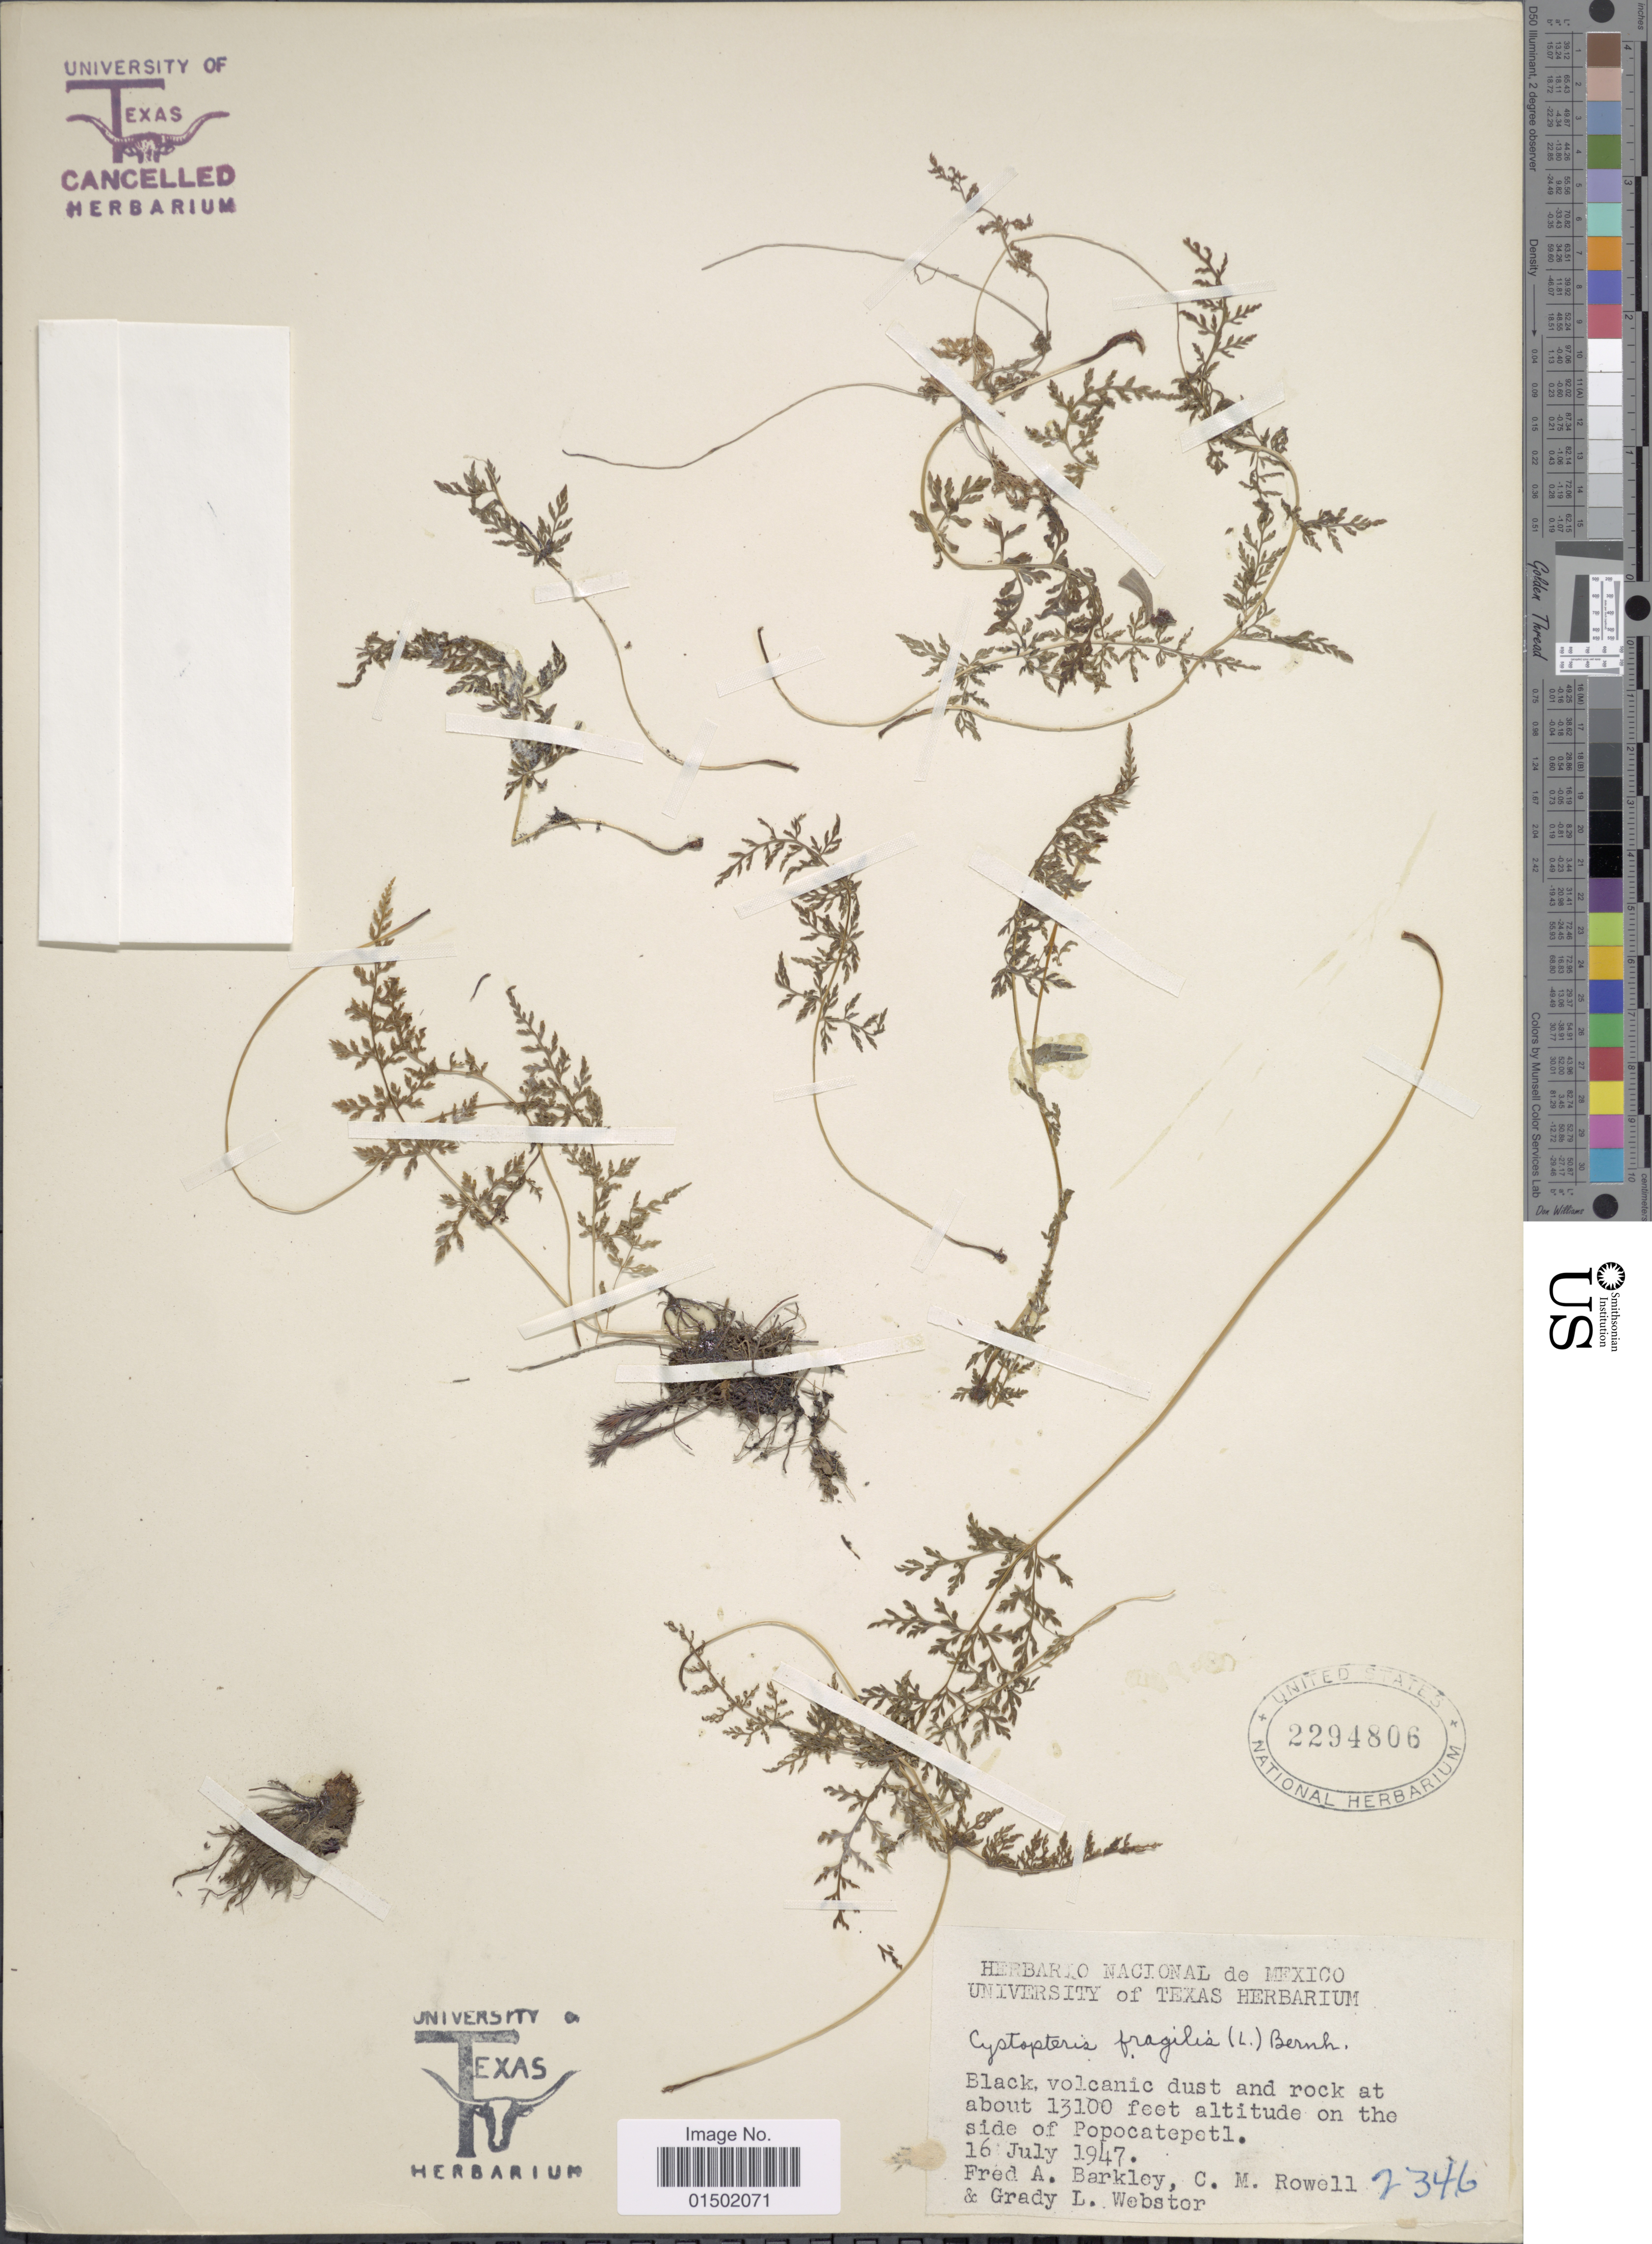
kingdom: Plantae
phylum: Tracheophyta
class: Polypodiopsida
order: Polypodiales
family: Cystopteridaceae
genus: Cystopteris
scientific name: Cystopteris fragilis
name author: (L.) Bernh.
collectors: F. A. Barkley, C. M. Rowell & G. L. Webster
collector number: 2346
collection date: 1947-07-16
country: Mexico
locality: Black volcanic dust and rock on the side of Popocatepetl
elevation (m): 3993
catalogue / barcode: US 2294806